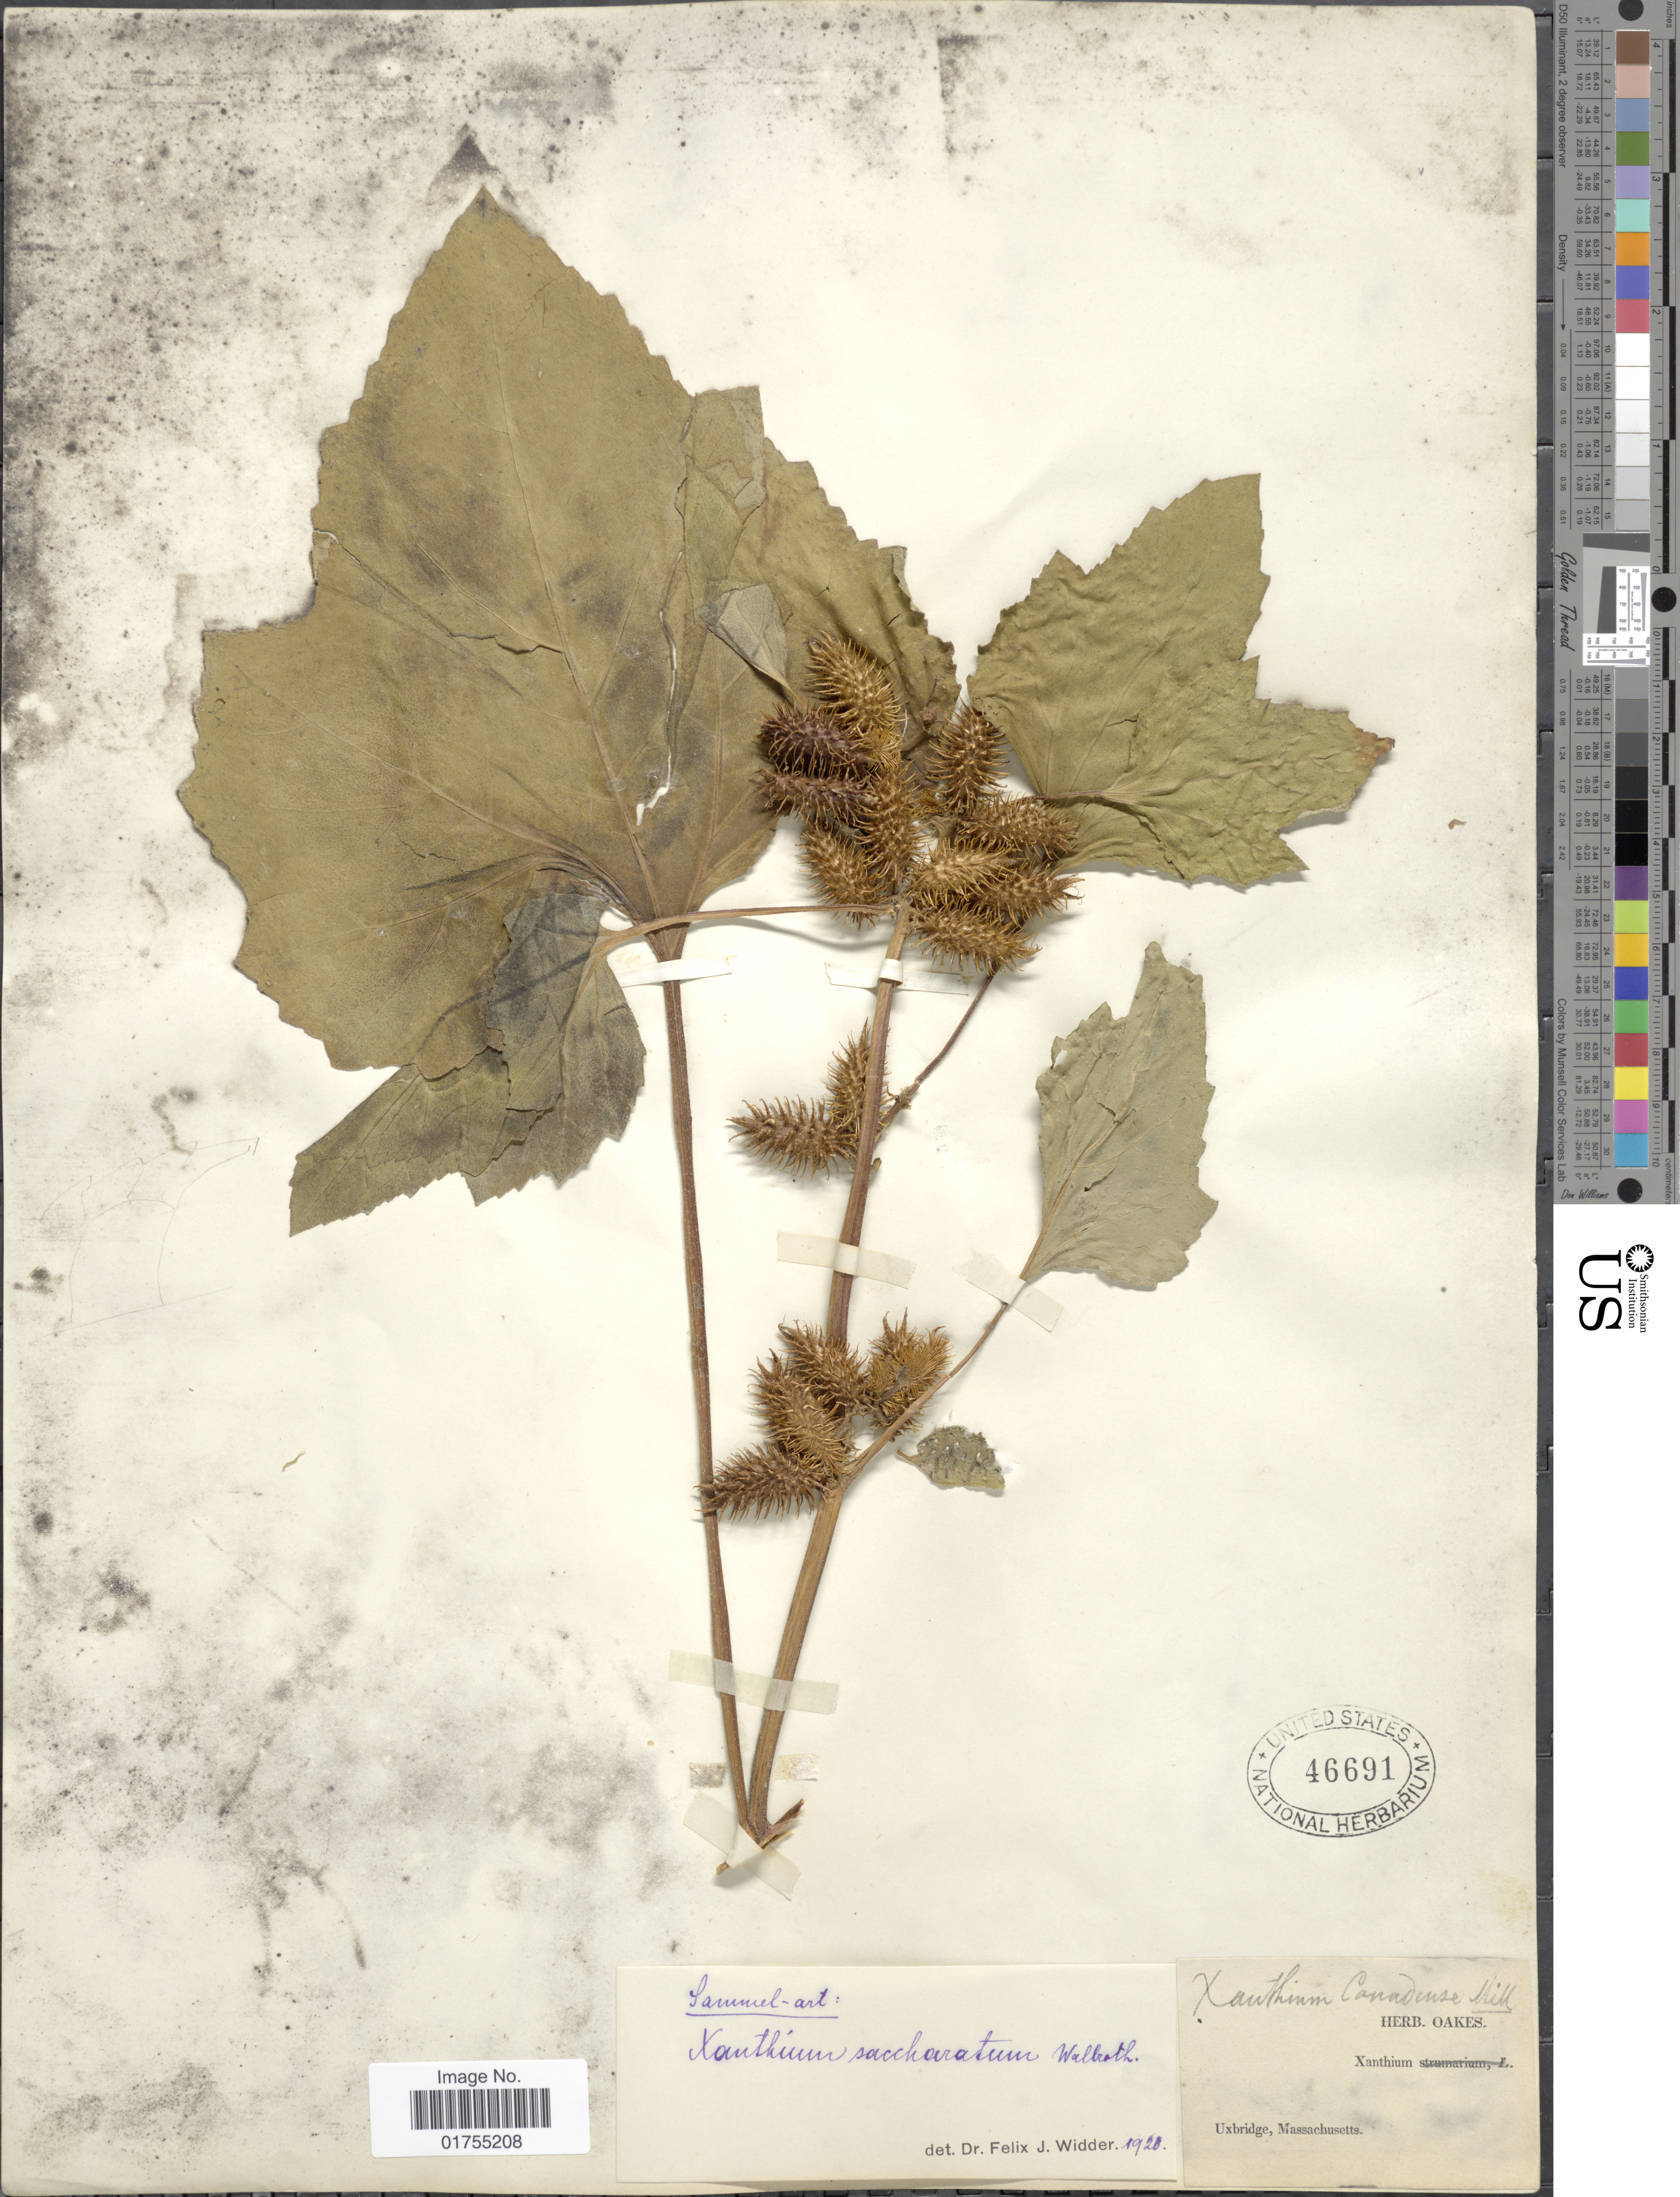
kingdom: Plantae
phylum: Tracheophyta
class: Magnoliopsida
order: Asterales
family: Asteraceae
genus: Xanthium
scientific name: Xanthium strumarium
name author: L.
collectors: ex herb. Oakes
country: United States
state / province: Massachusetts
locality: Uxbridge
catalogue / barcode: US 46691